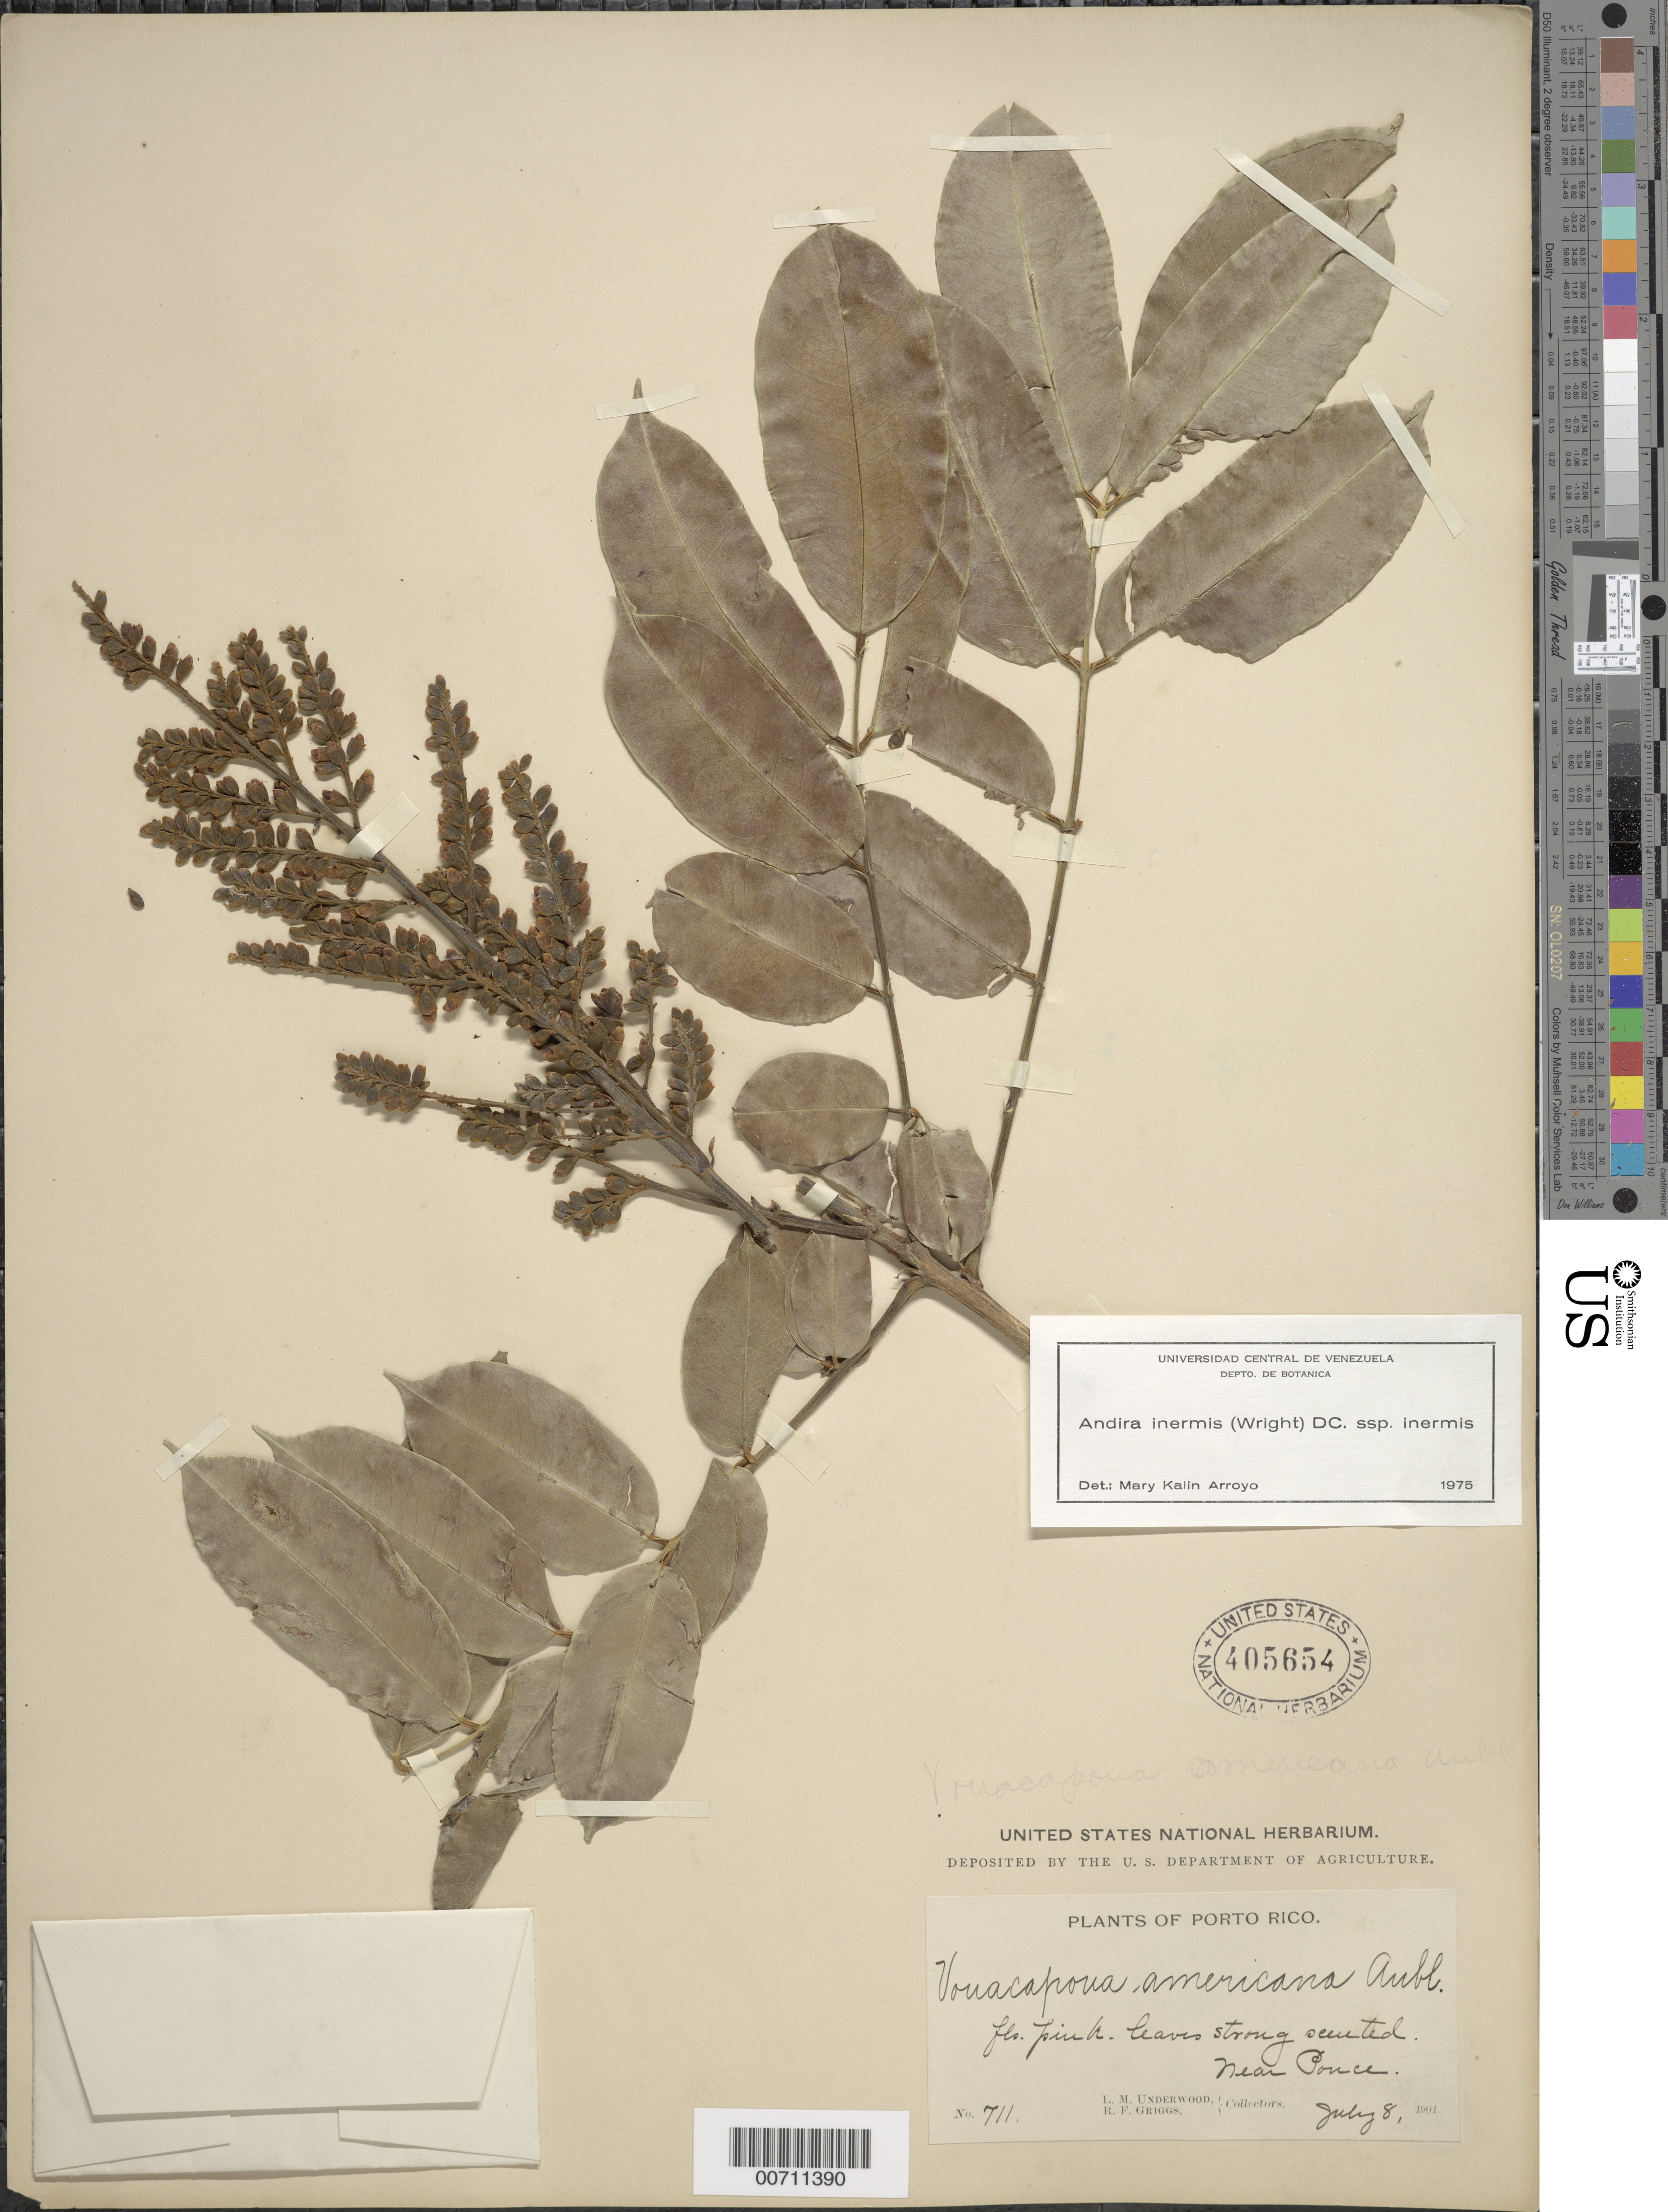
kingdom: Plantae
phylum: Tracheophyta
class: Magnoliopsida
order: Fabales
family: Fabaceae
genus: Andira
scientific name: Andira inermis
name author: (W. Wright) Kunth ex DC.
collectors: L. M. Underwood & R. F. Griggs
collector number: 711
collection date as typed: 08 Jul 1901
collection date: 1901-07-08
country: Puerto Rico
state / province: Ponce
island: Greater Antilles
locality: Near Ponce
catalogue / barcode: US 405654